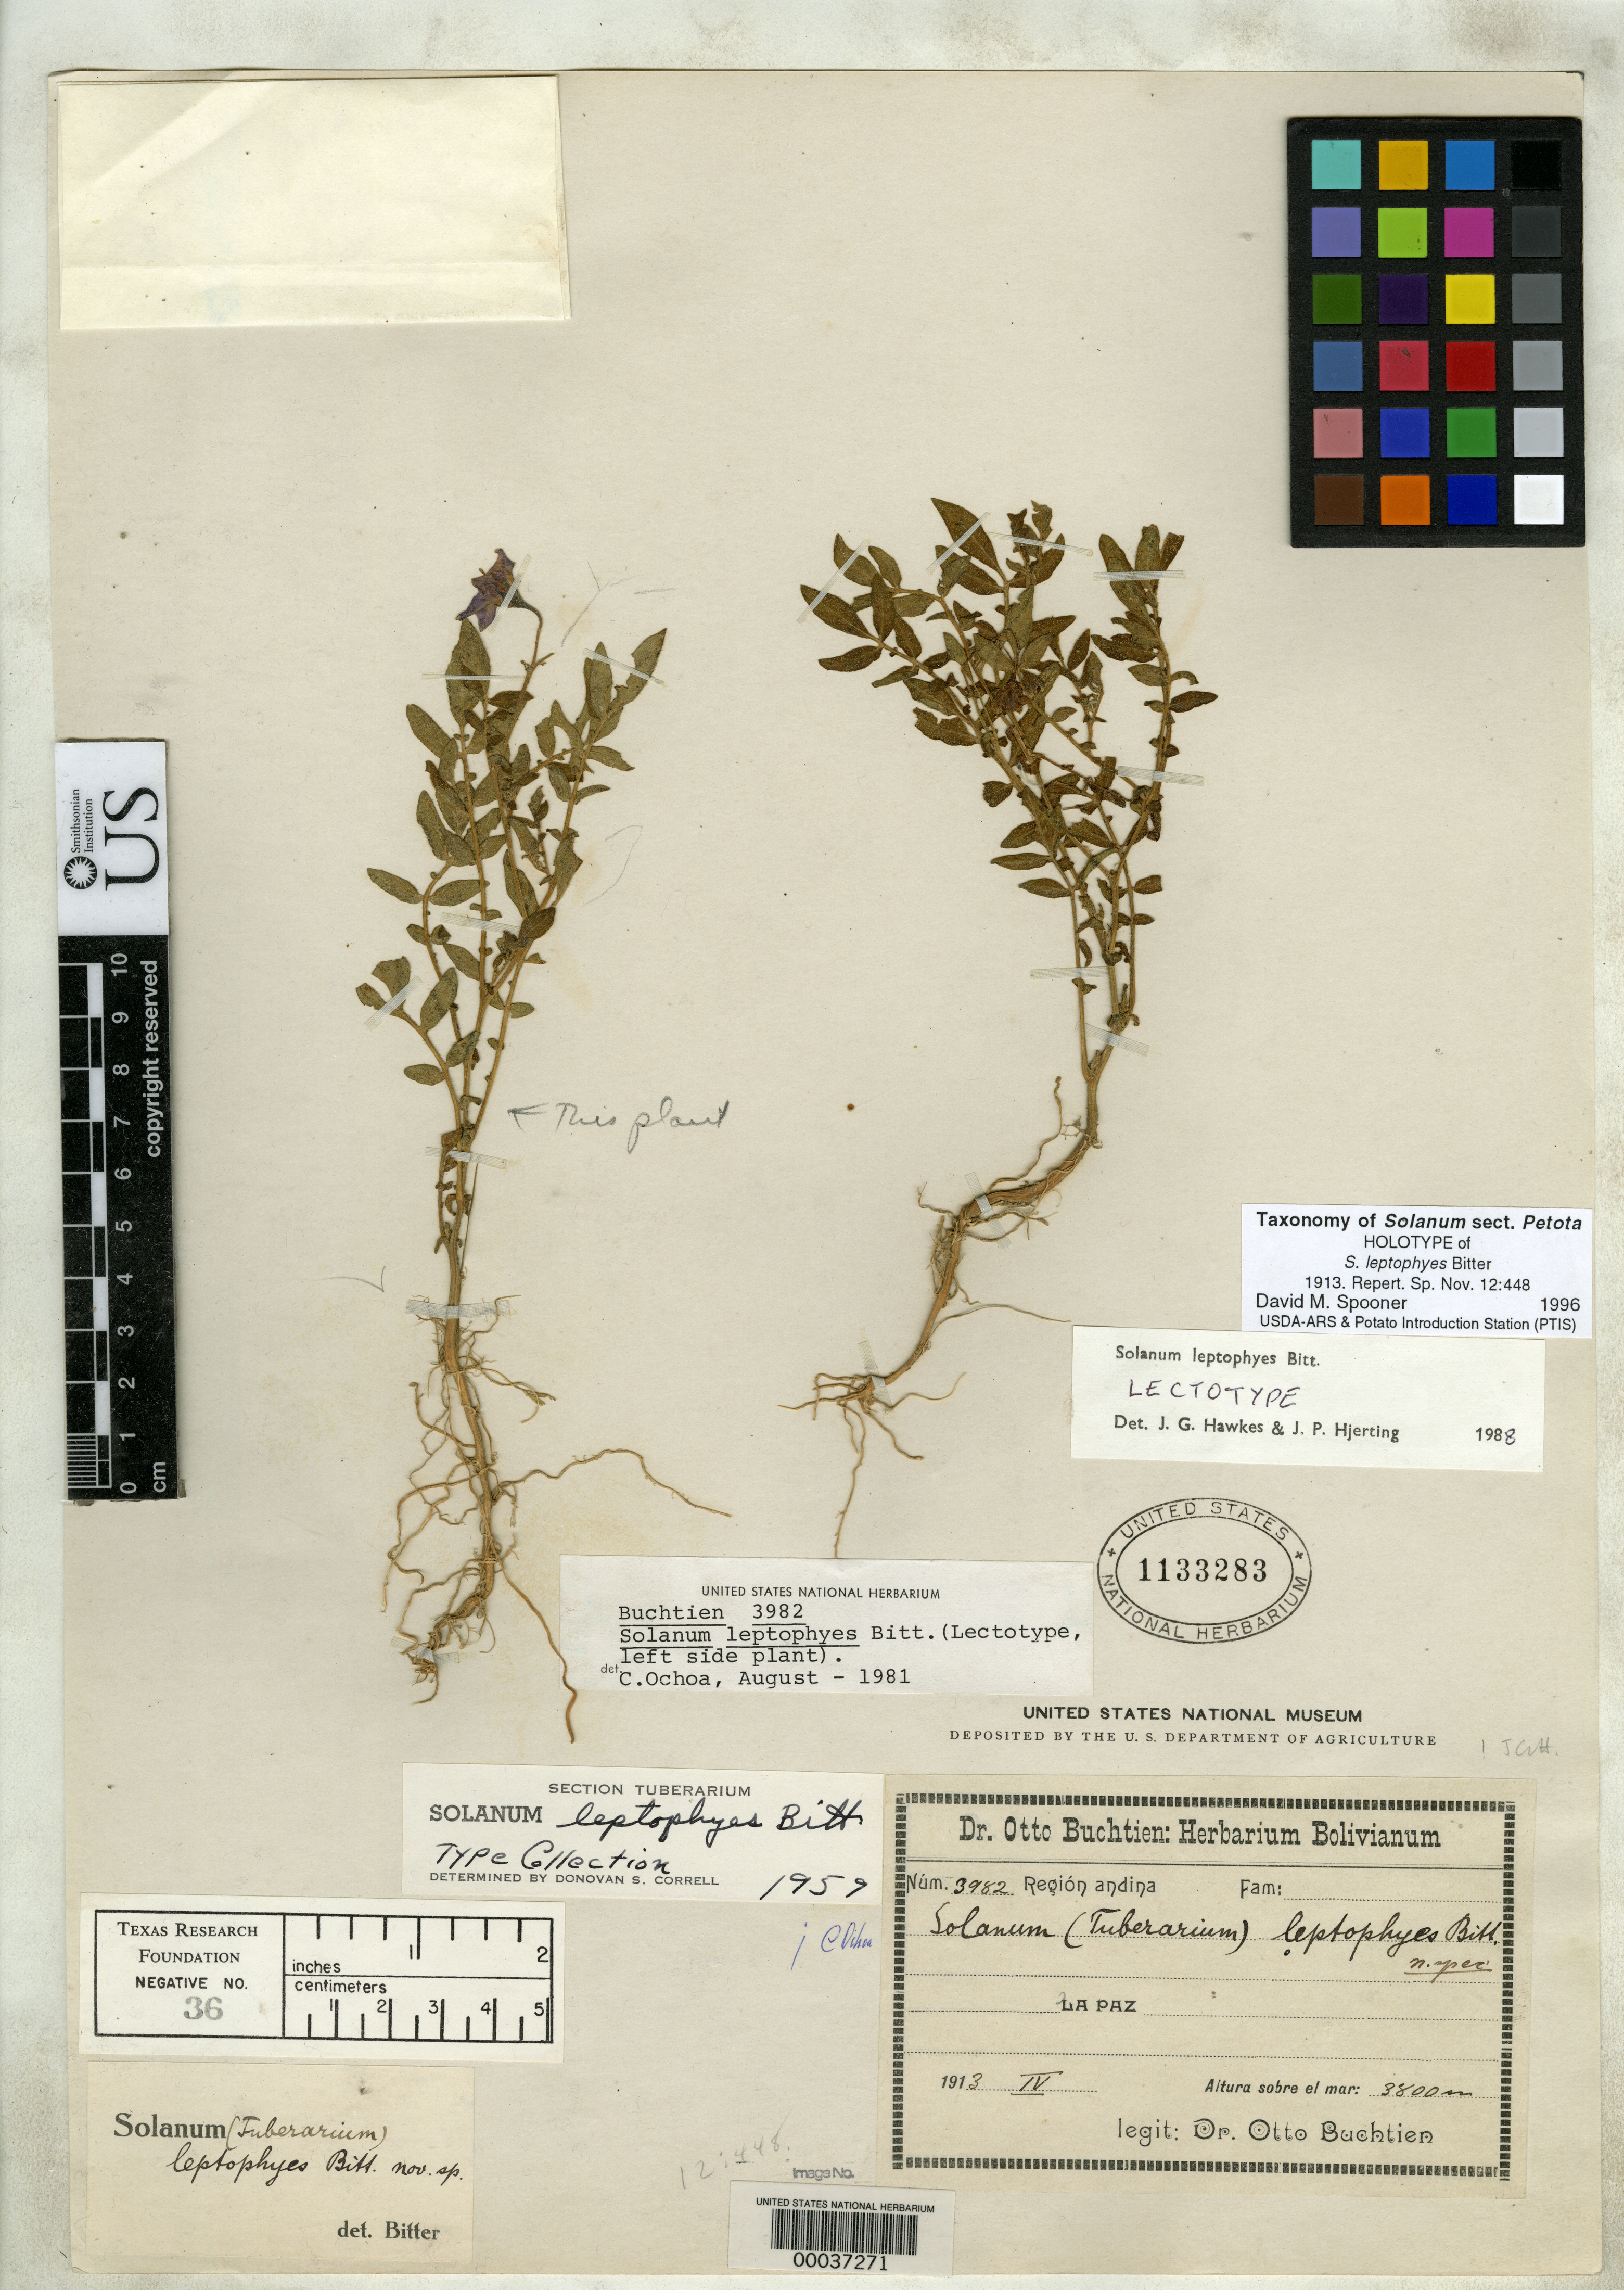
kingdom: Plantae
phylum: Tracheophyta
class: Magnoliopsida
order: Solanales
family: Solanaceae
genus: Solanum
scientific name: Solanum leptophyes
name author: Bitter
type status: Holotype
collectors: O. Buchtien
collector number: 3982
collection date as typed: Apr 1913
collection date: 1913-04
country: Bolivia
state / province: La Paz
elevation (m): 3800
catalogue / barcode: US 1133283